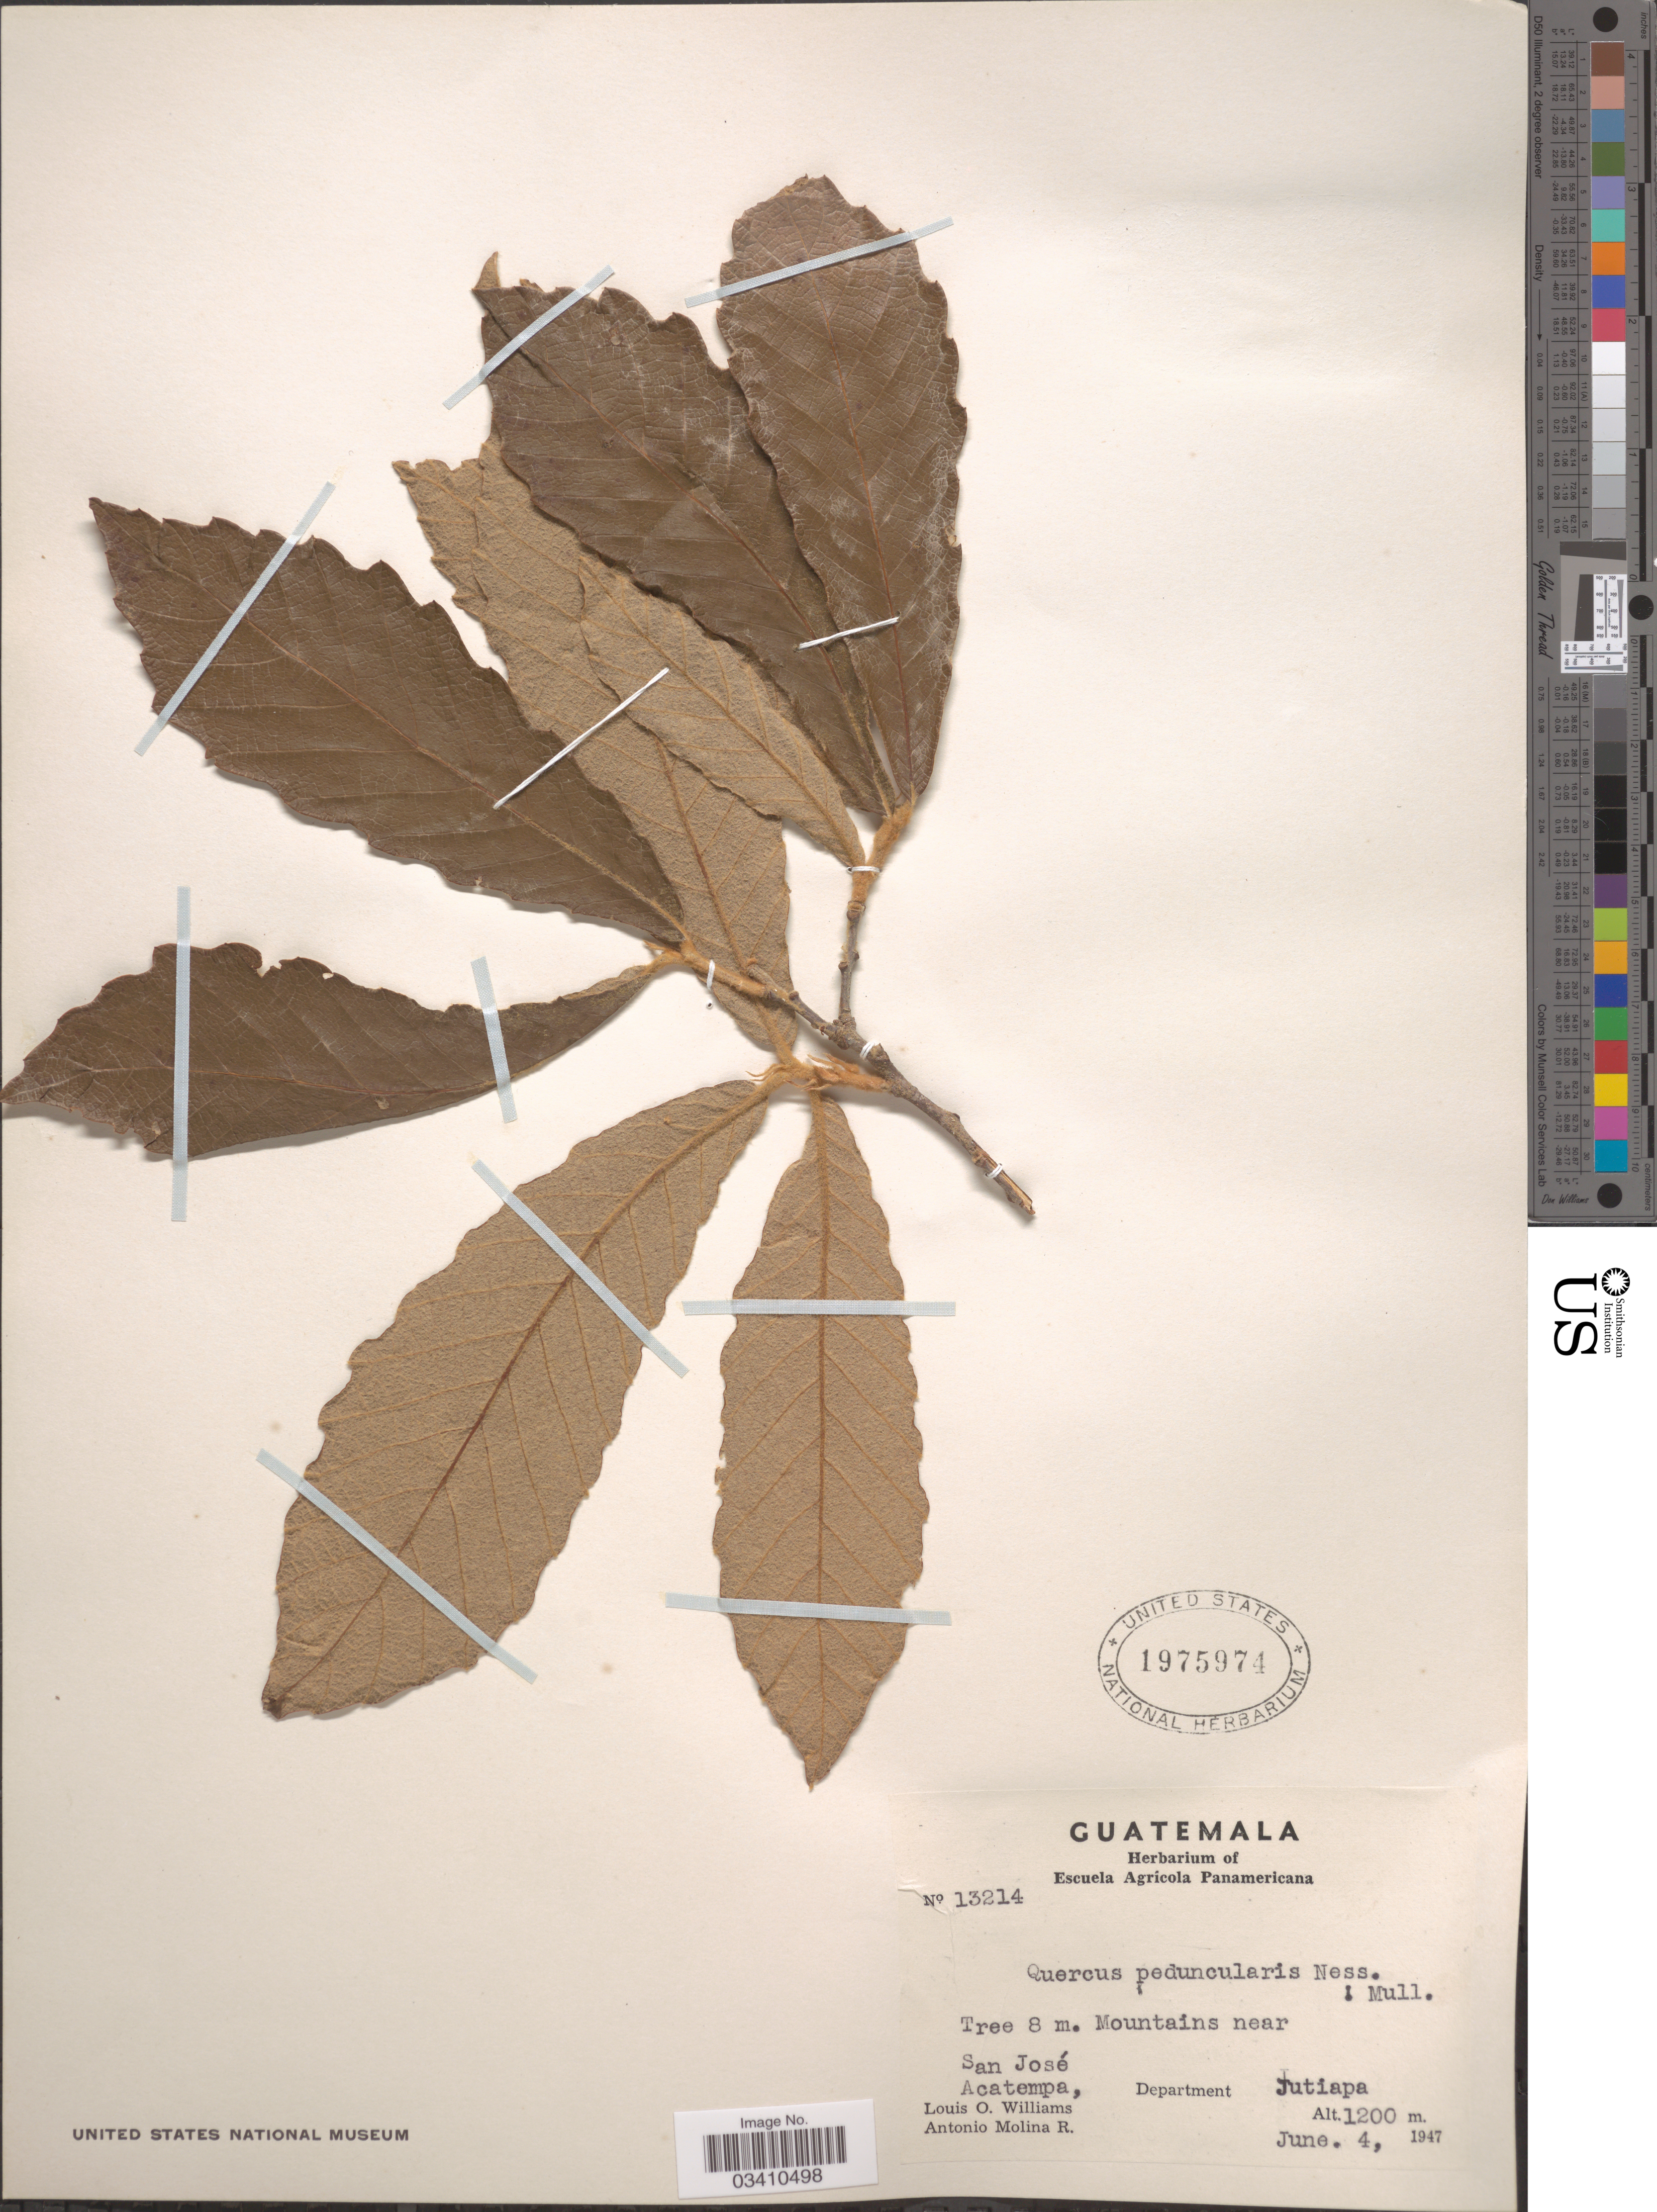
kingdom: Plantae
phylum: Tracheophyta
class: Magnoliopsida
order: Fagales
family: Fagaceae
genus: Quercus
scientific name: Quercus peduncularis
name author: Née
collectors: L. O. Williams & A. Molina R.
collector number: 13214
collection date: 1947-06-04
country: Guatemala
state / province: Jutiapa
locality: Mountains near San José Acatempa, Department Jutiapa.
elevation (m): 1200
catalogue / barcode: US 1975974